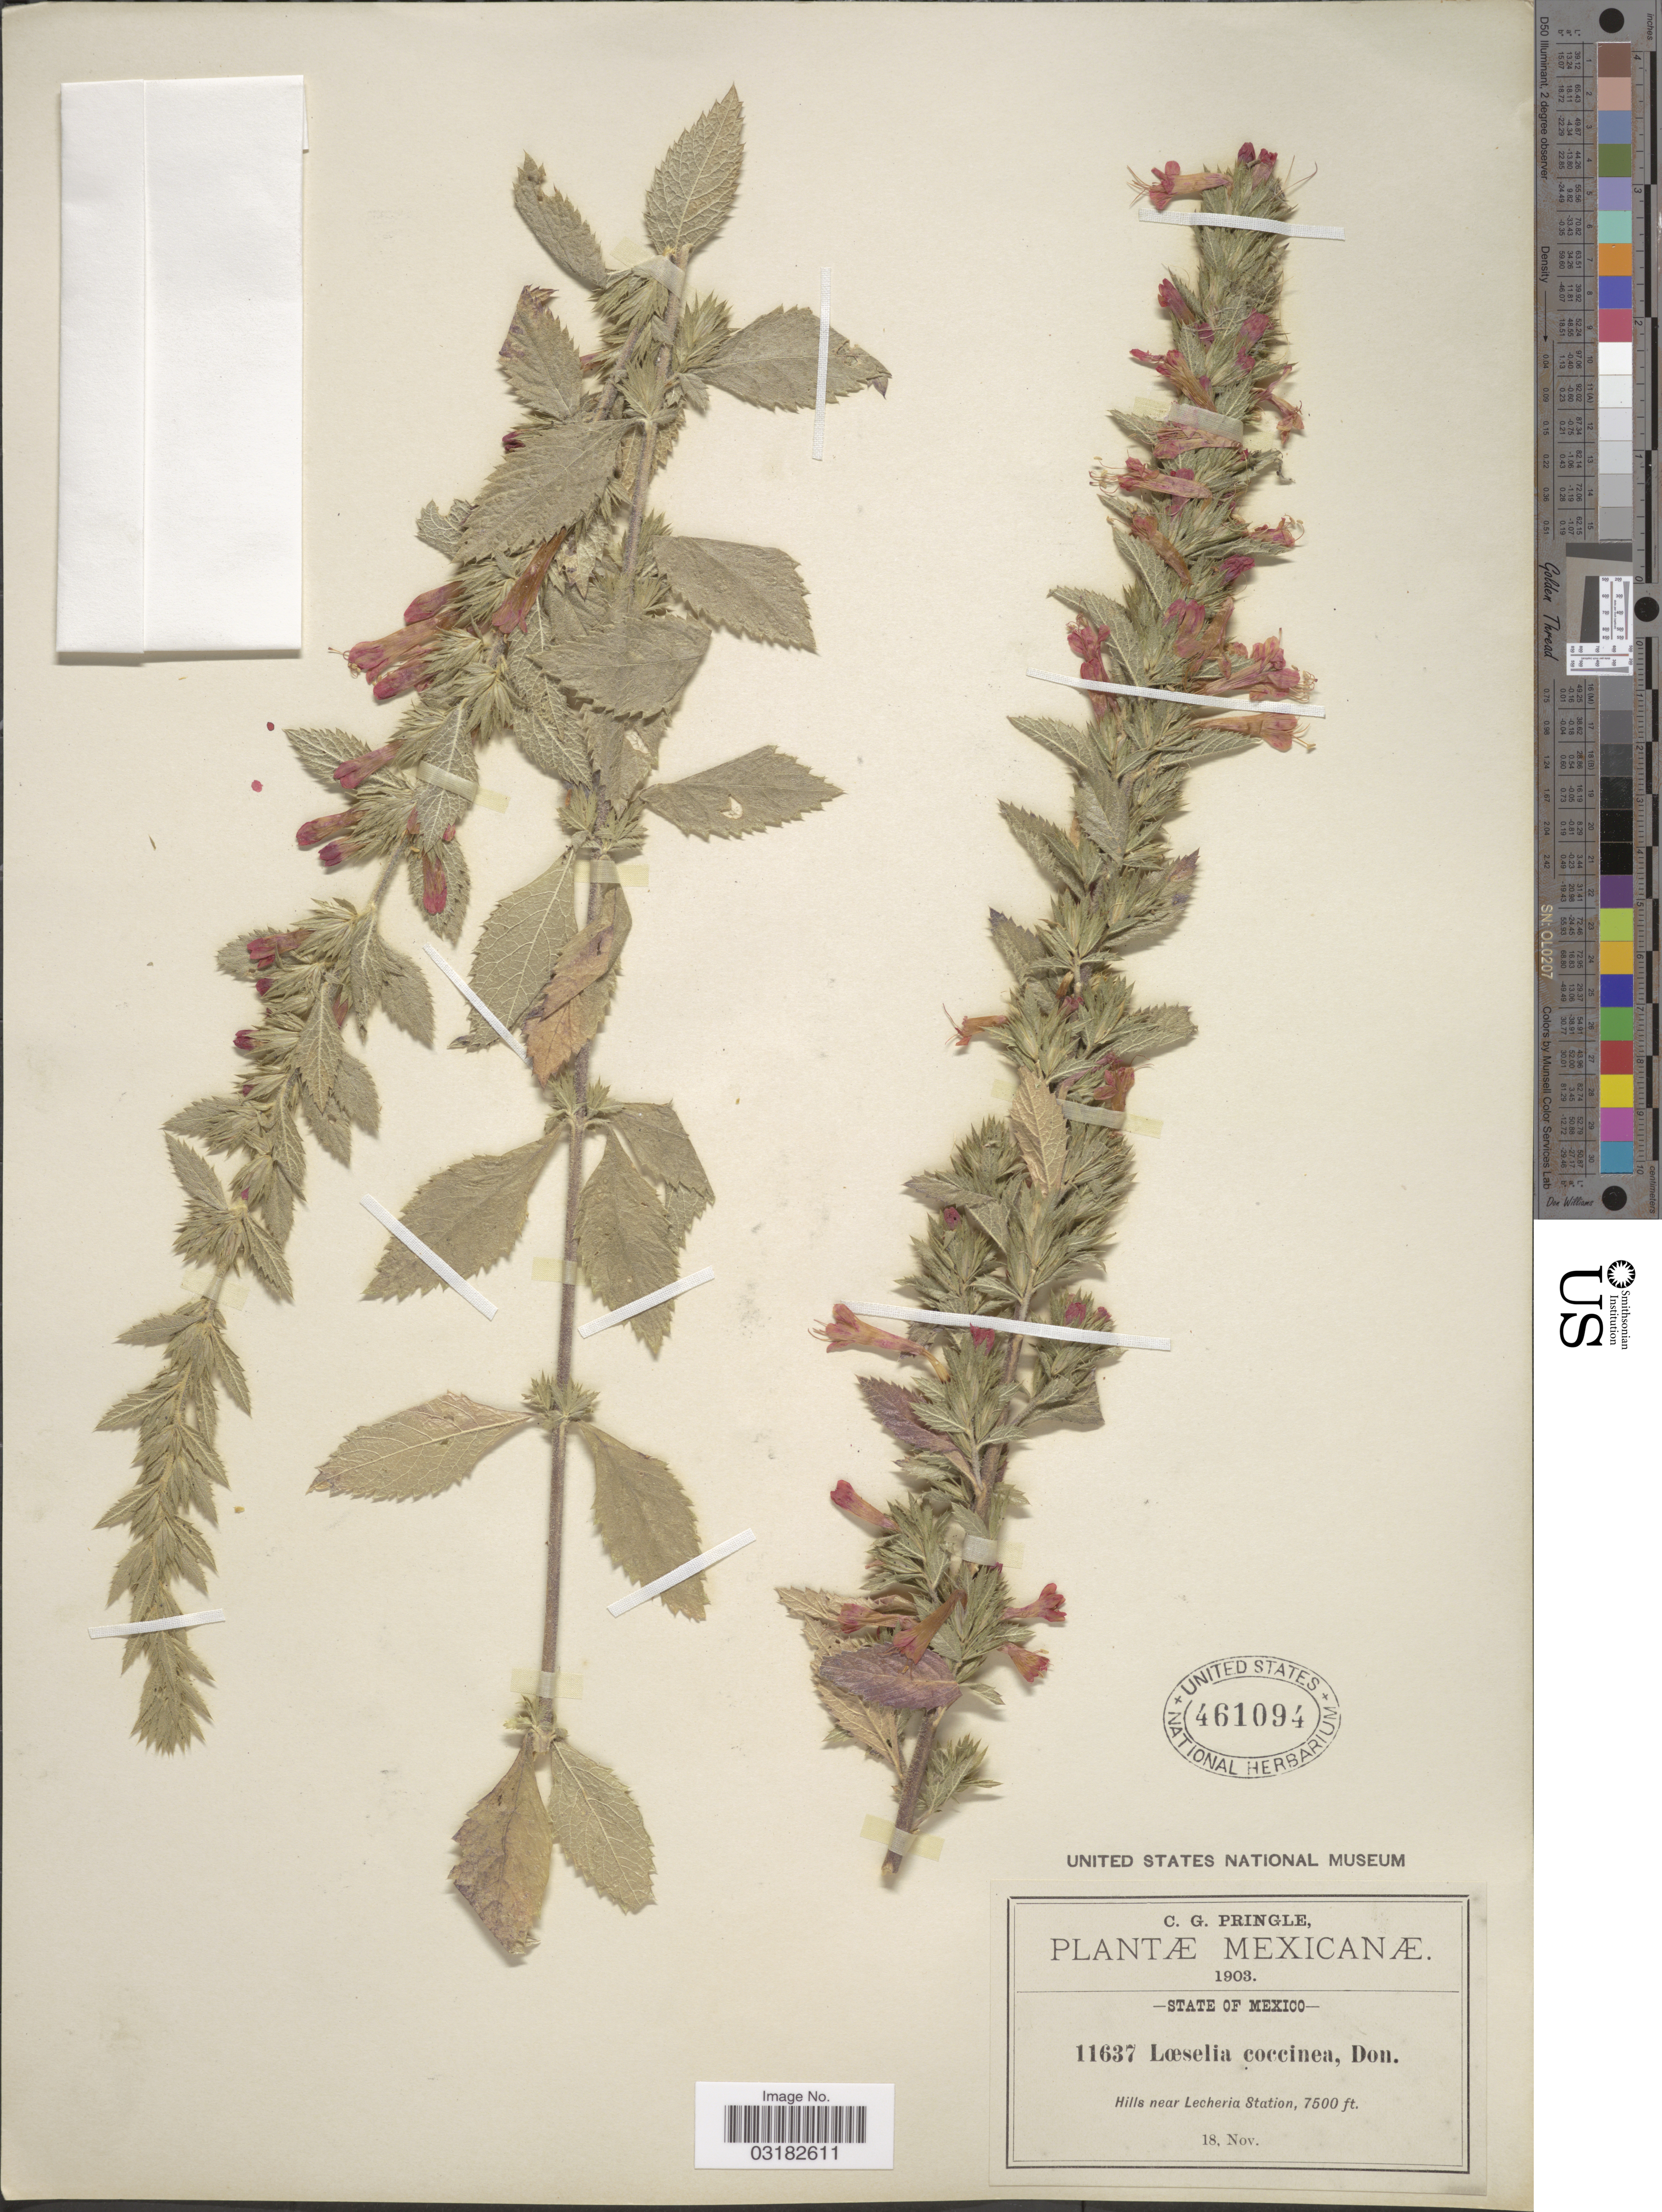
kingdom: Plantae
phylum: Tracheophyta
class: Magnoliopsida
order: Ericales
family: Polemoniaceae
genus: Loeselia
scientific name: Loeselia mexicana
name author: (Lam.) Brand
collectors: C. G. Pringle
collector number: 11637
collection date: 1903-11-18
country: Mexico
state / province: México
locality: Hills near Lecheria Station.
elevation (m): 2286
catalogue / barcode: US 461094